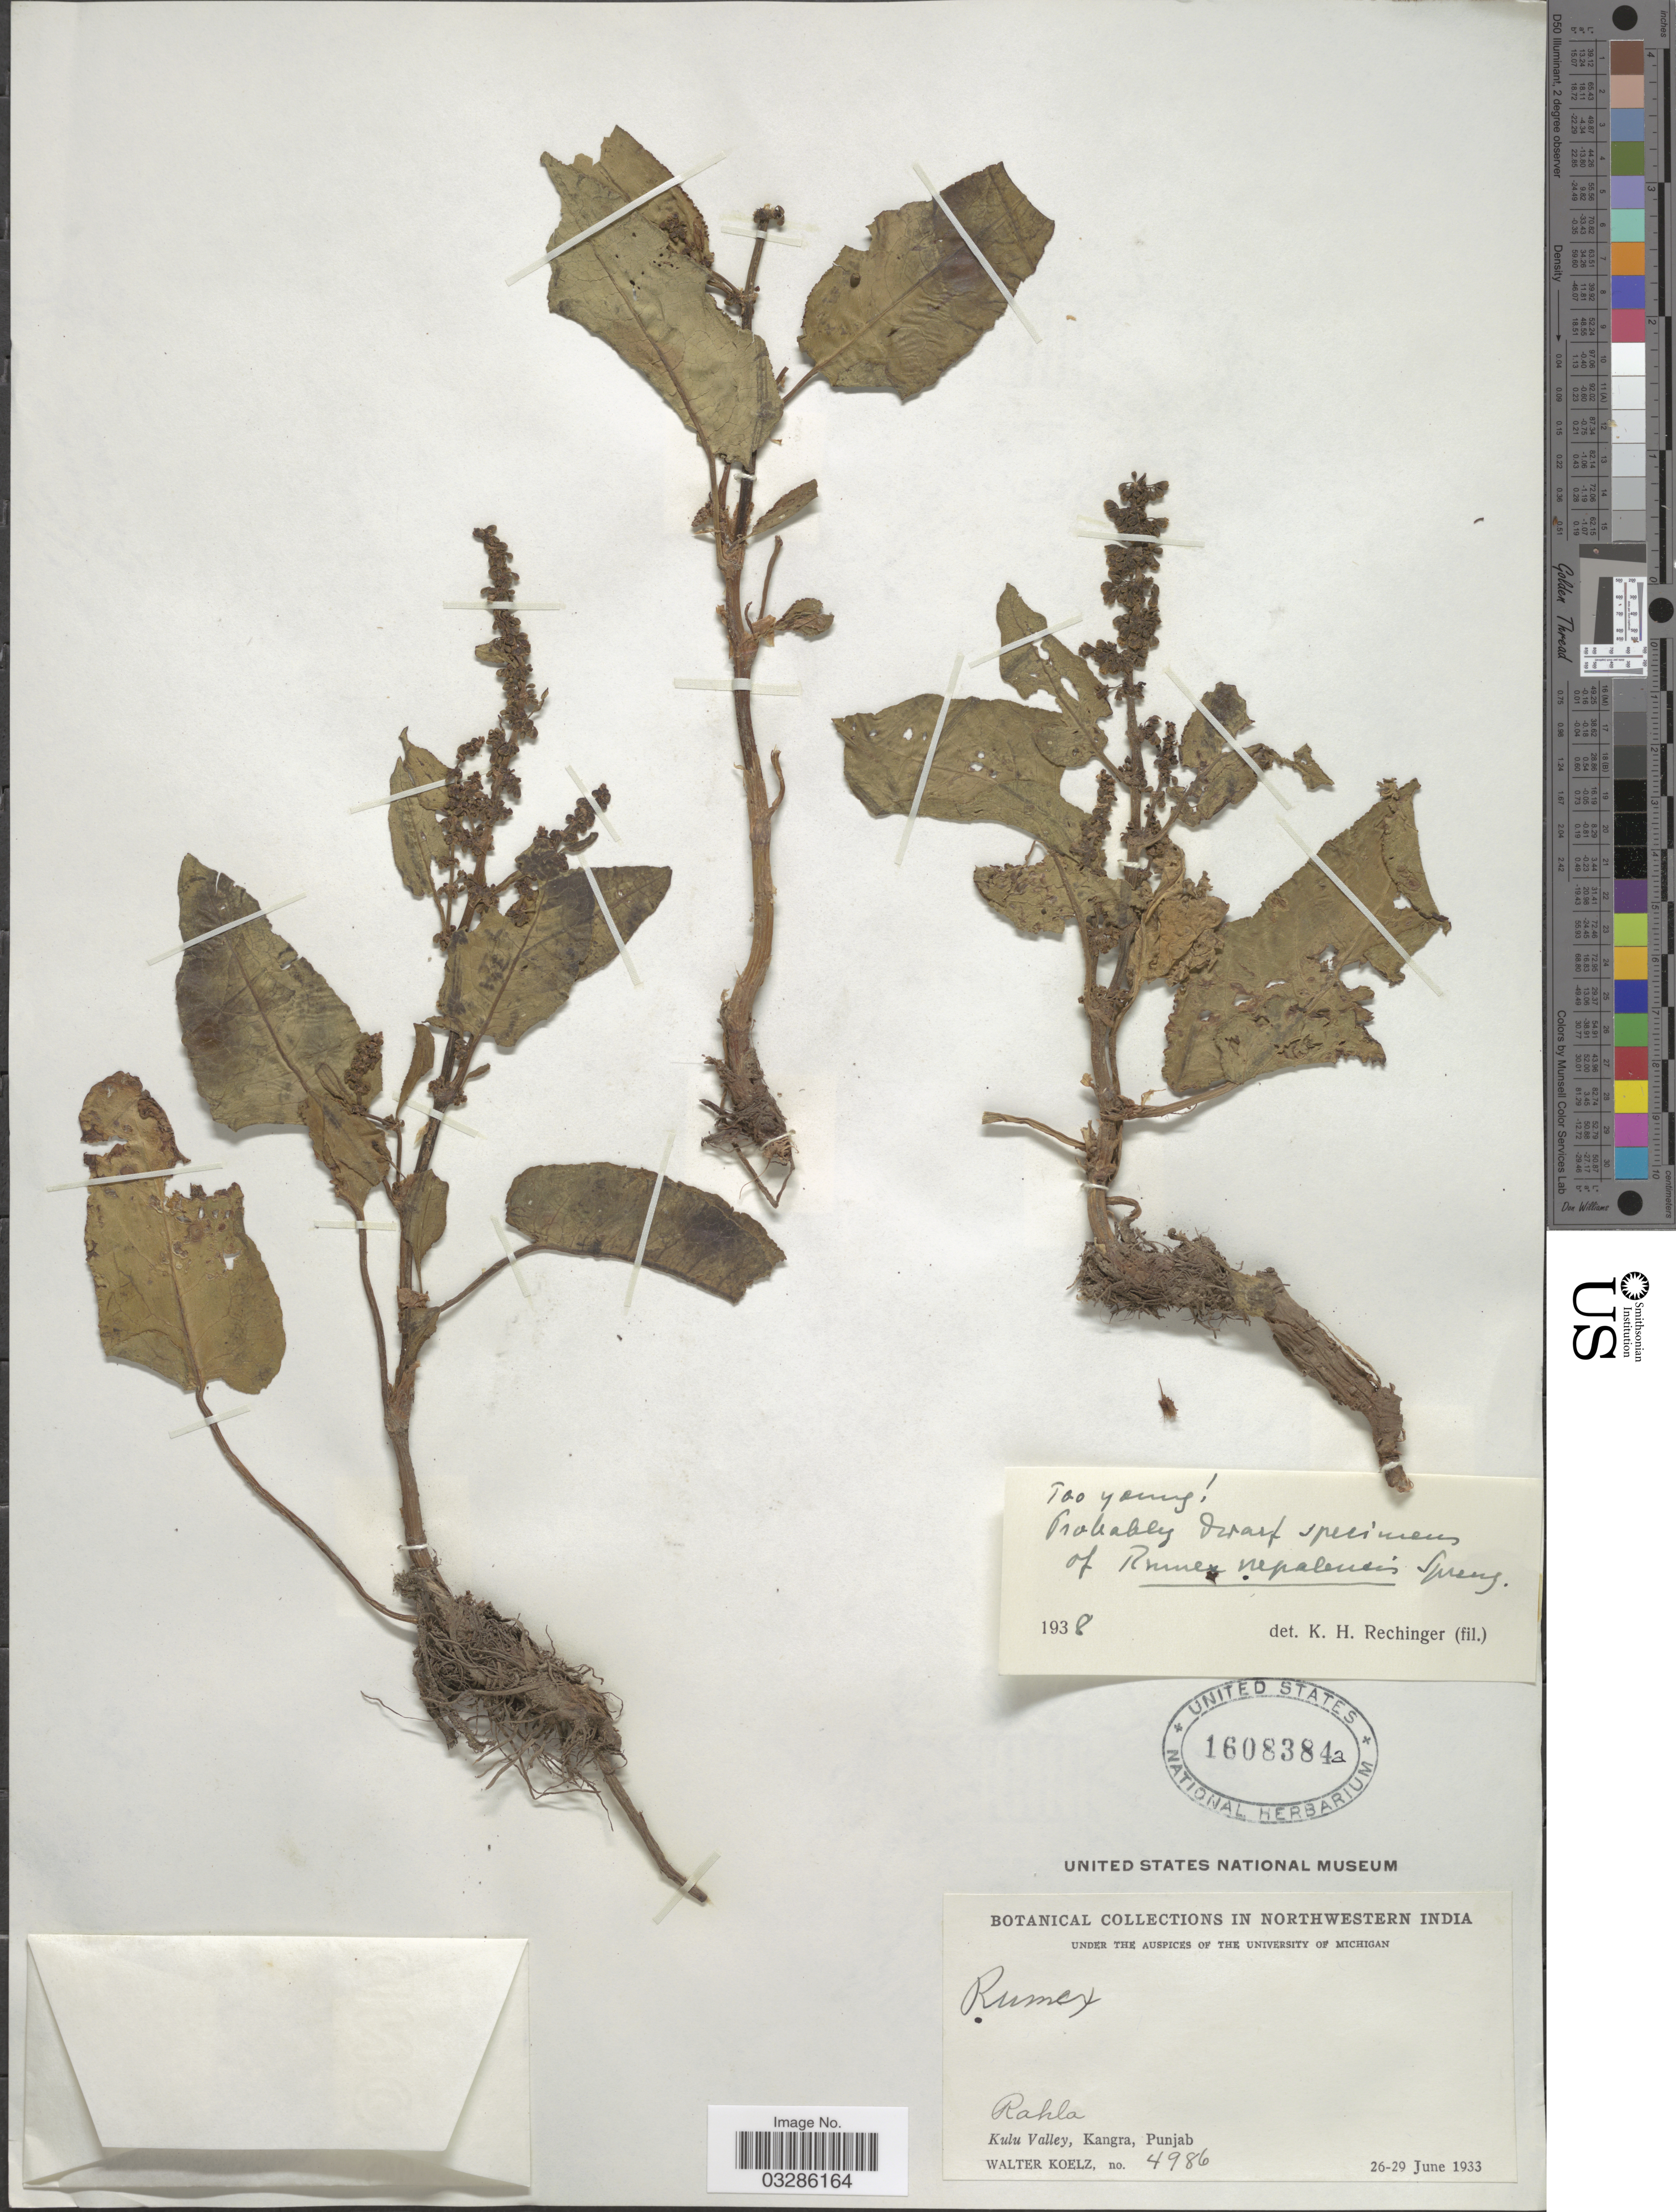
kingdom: Plantae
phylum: Tracheophyta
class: Magnoliopsida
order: Caryophyllales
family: Polygonaceae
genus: Rumex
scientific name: Rumex nepalensis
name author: Spreng.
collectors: W. N. Koelz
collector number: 4986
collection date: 1933-06-26/1933-06-29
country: India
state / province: Himachal Pradesh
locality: Northwestern India. Rahla. Kulu Valley, Kangra, Punjab.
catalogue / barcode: US 1608384a